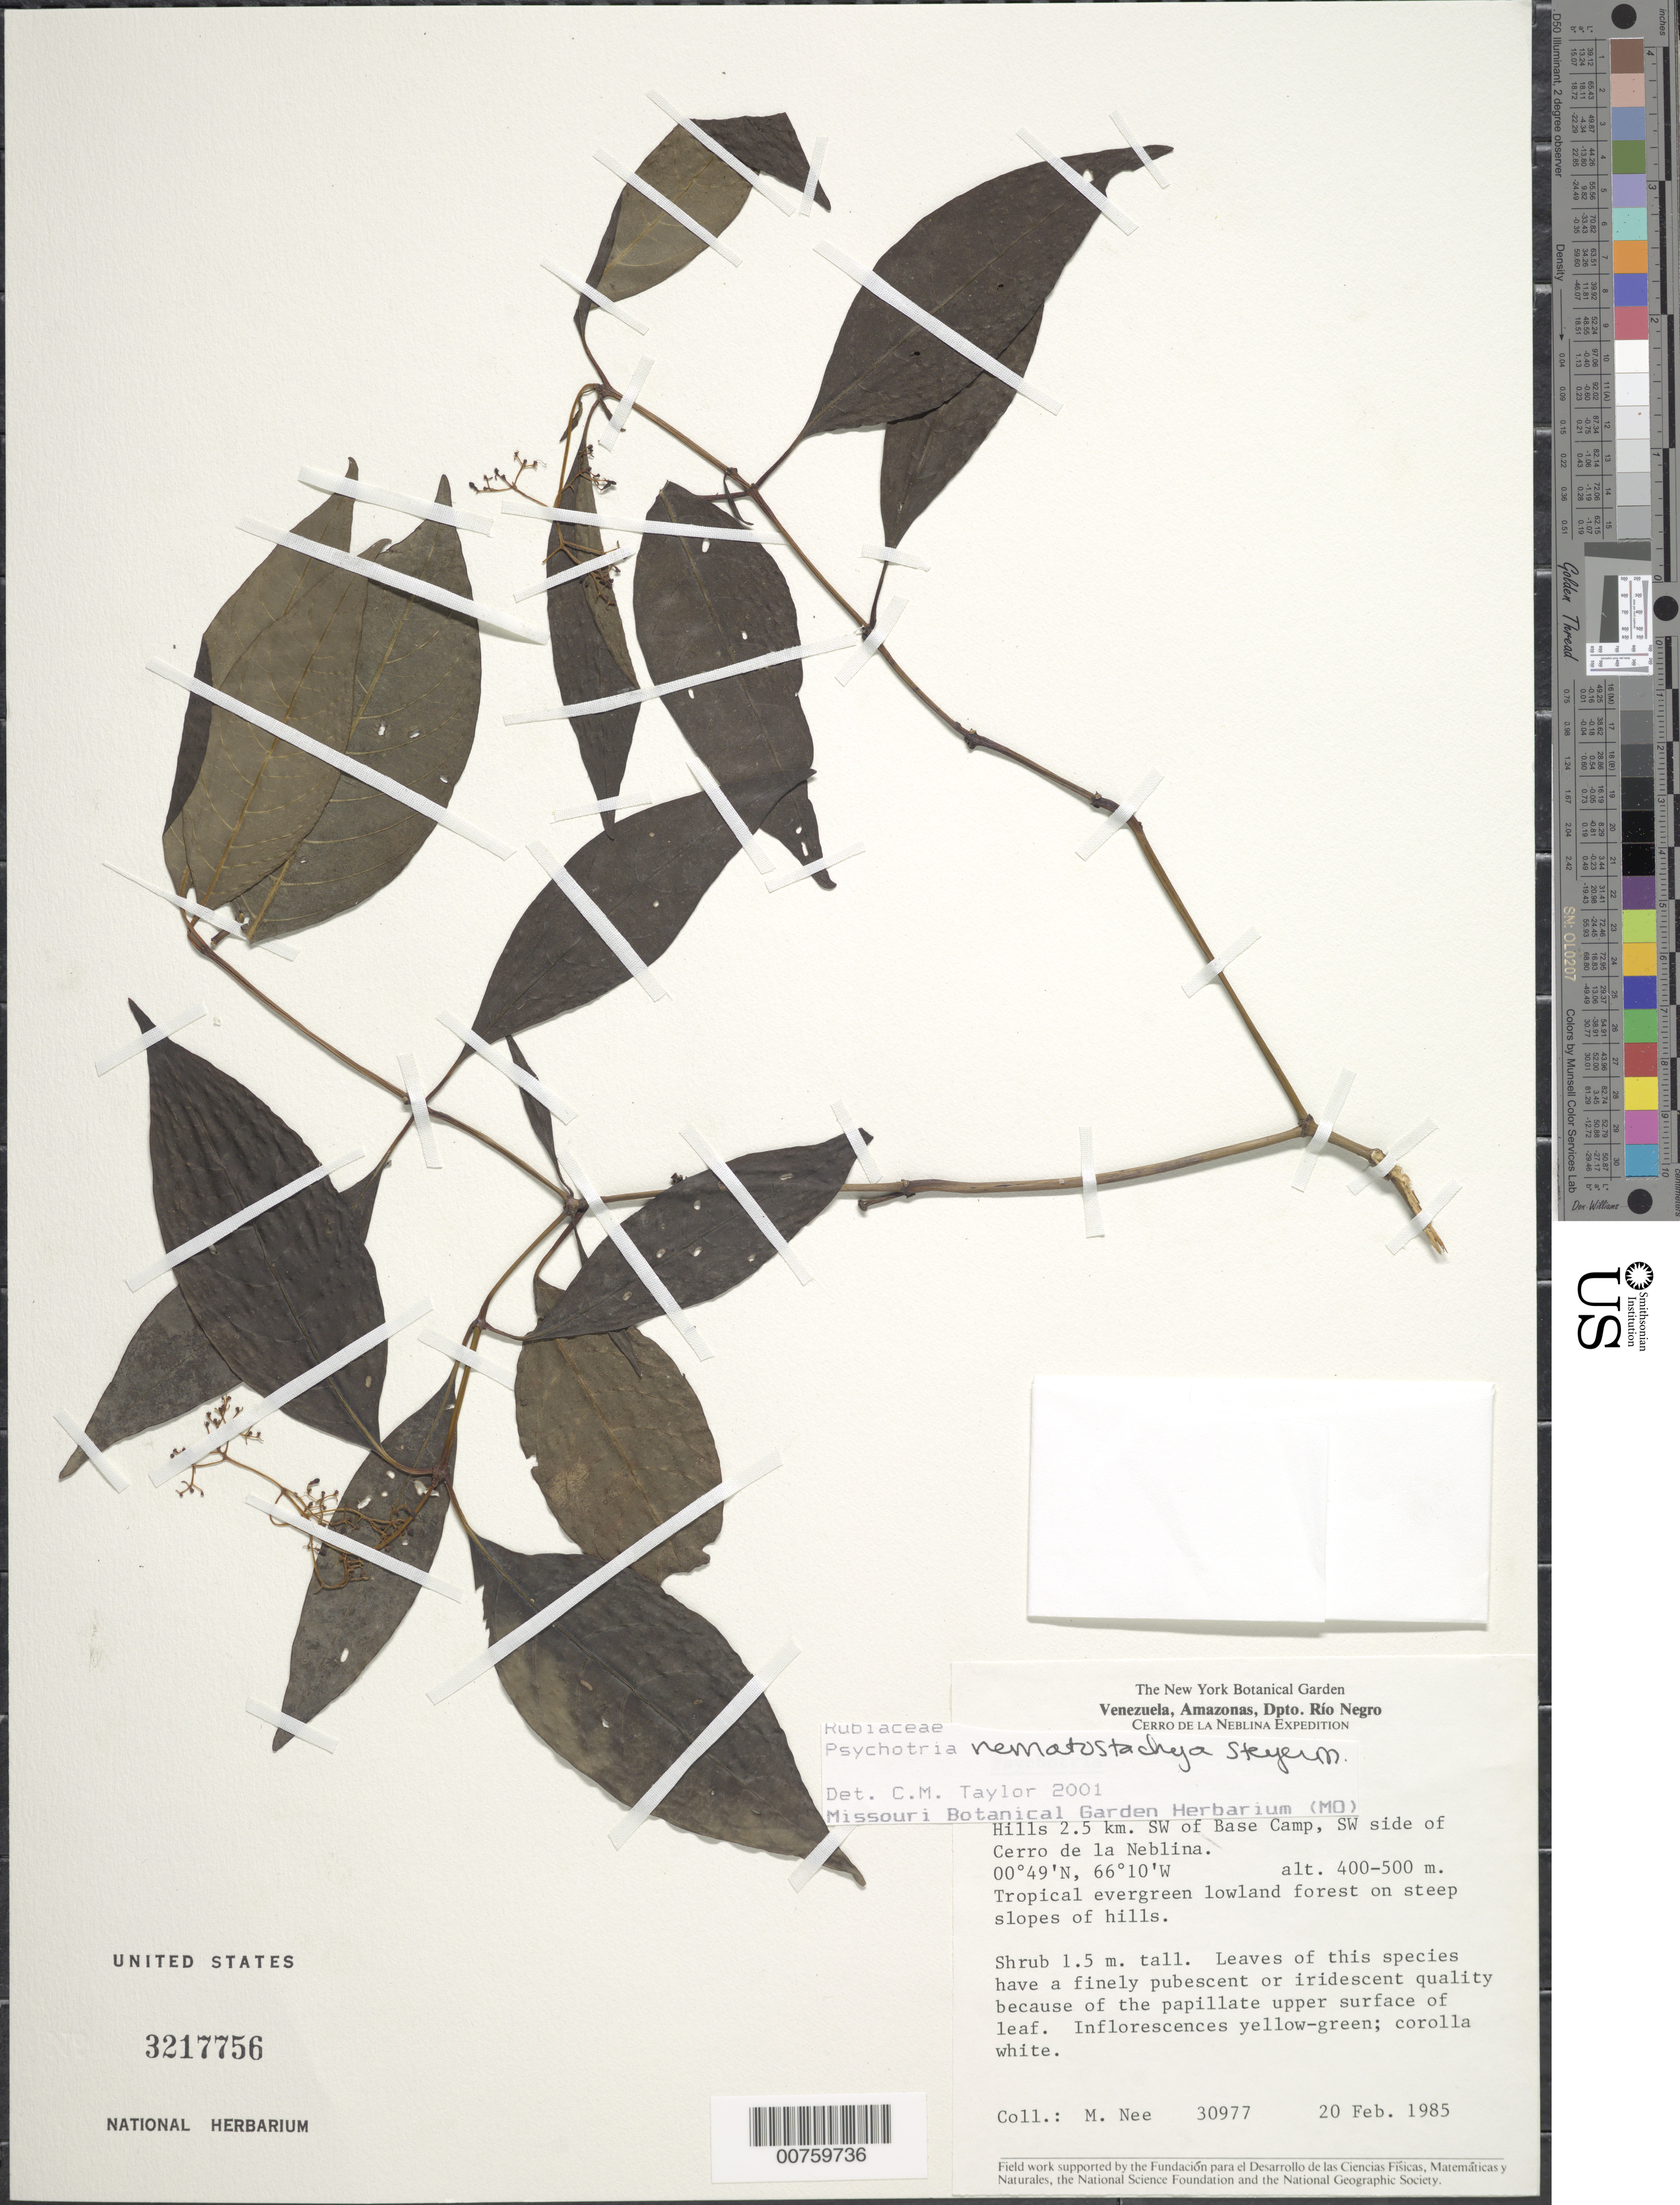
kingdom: Plantae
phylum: Tracheophyta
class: Magnoliopsida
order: Gentianales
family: Rubiaceae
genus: Psychotria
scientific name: Psychotria nematostachya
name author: Steyerm.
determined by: Taylor, Charlotte M.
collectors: M. Nee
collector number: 30977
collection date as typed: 20-Feb-85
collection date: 1985-02-20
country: Venezuela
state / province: Amazonas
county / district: Río Negro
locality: Cerro de la Neblina, hills 2.5 km SW of Base Camp, SW side of Cerro de la Neblina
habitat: Tropical lowland evergreen forest on steep slopes of hills.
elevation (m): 400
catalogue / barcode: US 3217756